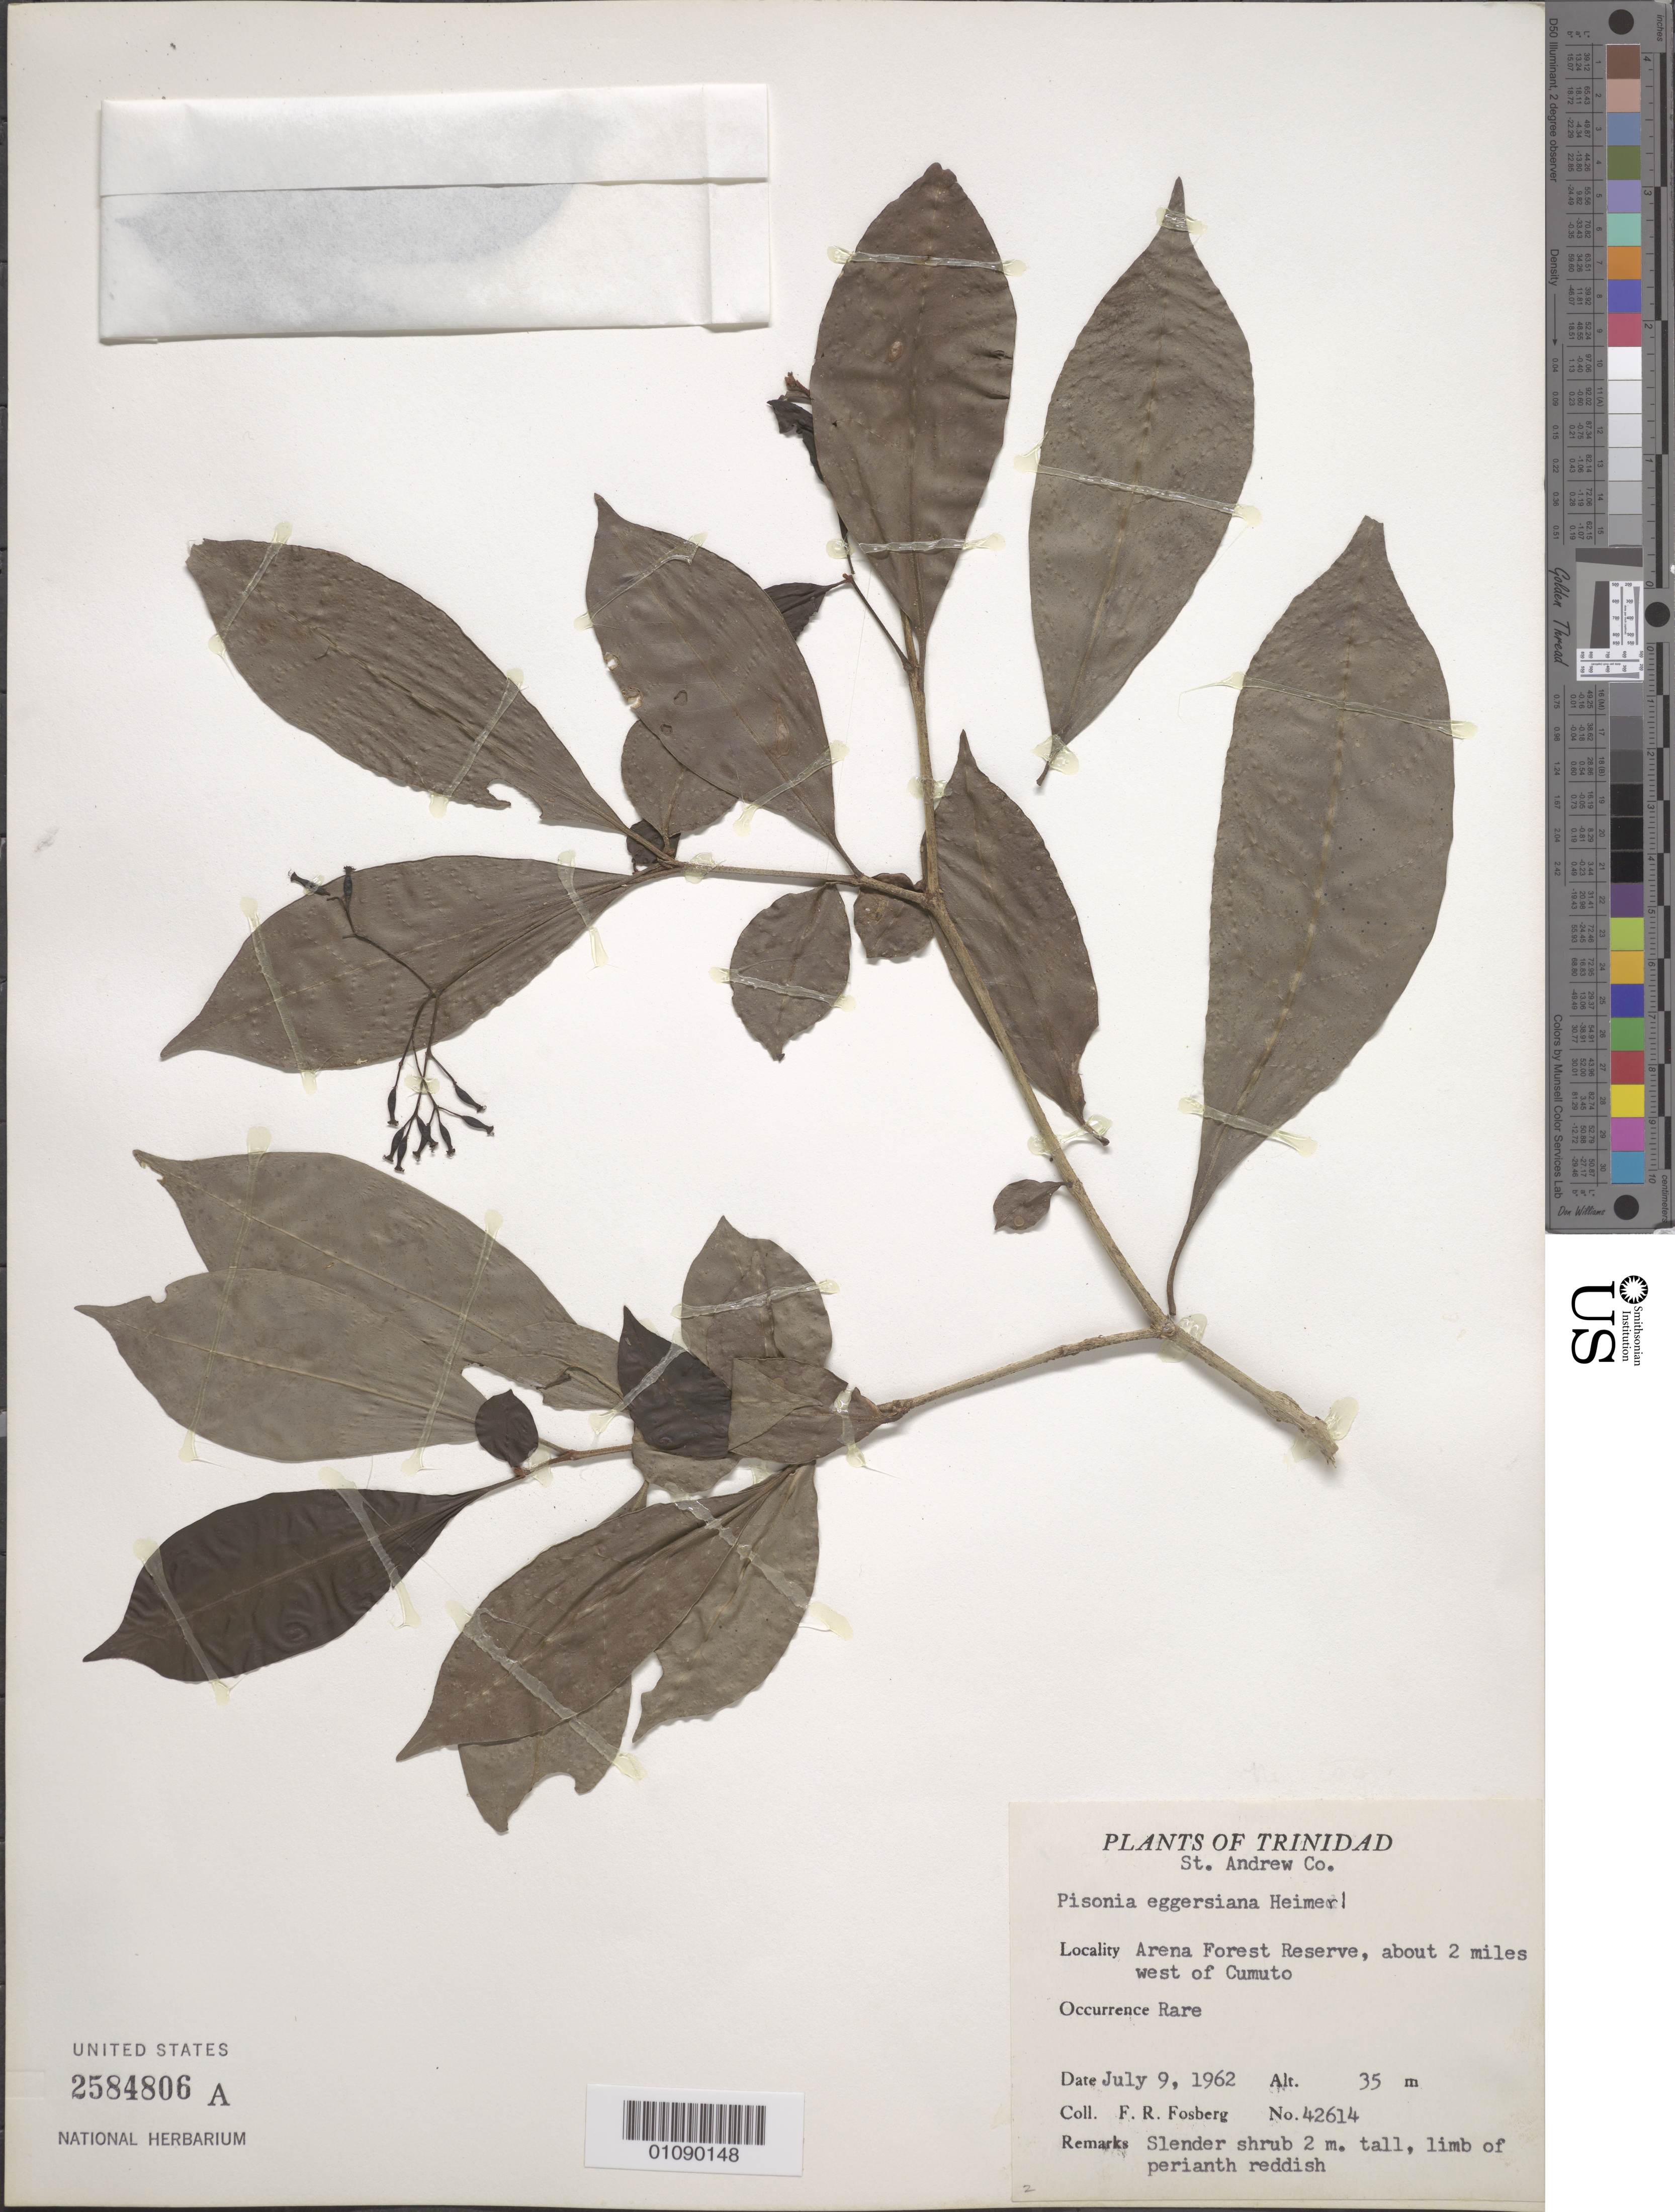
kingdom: Plantae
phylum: Tracheophyta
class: Magnoliopsida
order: Caryophyllales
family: Nyctaginaceae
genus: Guapira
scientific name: Guapira eggersiana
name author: (Heimerl) Lundell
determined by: Strong, Mark T., (BOT), Smithsonian Institution - National Museum of Natural History (UNITED STATES)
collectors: F. R. Fosberg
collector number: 42614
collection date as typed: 09 Jul 1972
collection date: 1972-07-09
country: Trinidad and Tobago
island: Trinidad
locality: St. Andrew Co., Arena Forest Reserve, about 2 miles W of Cumuto.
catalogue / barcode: US 2584506